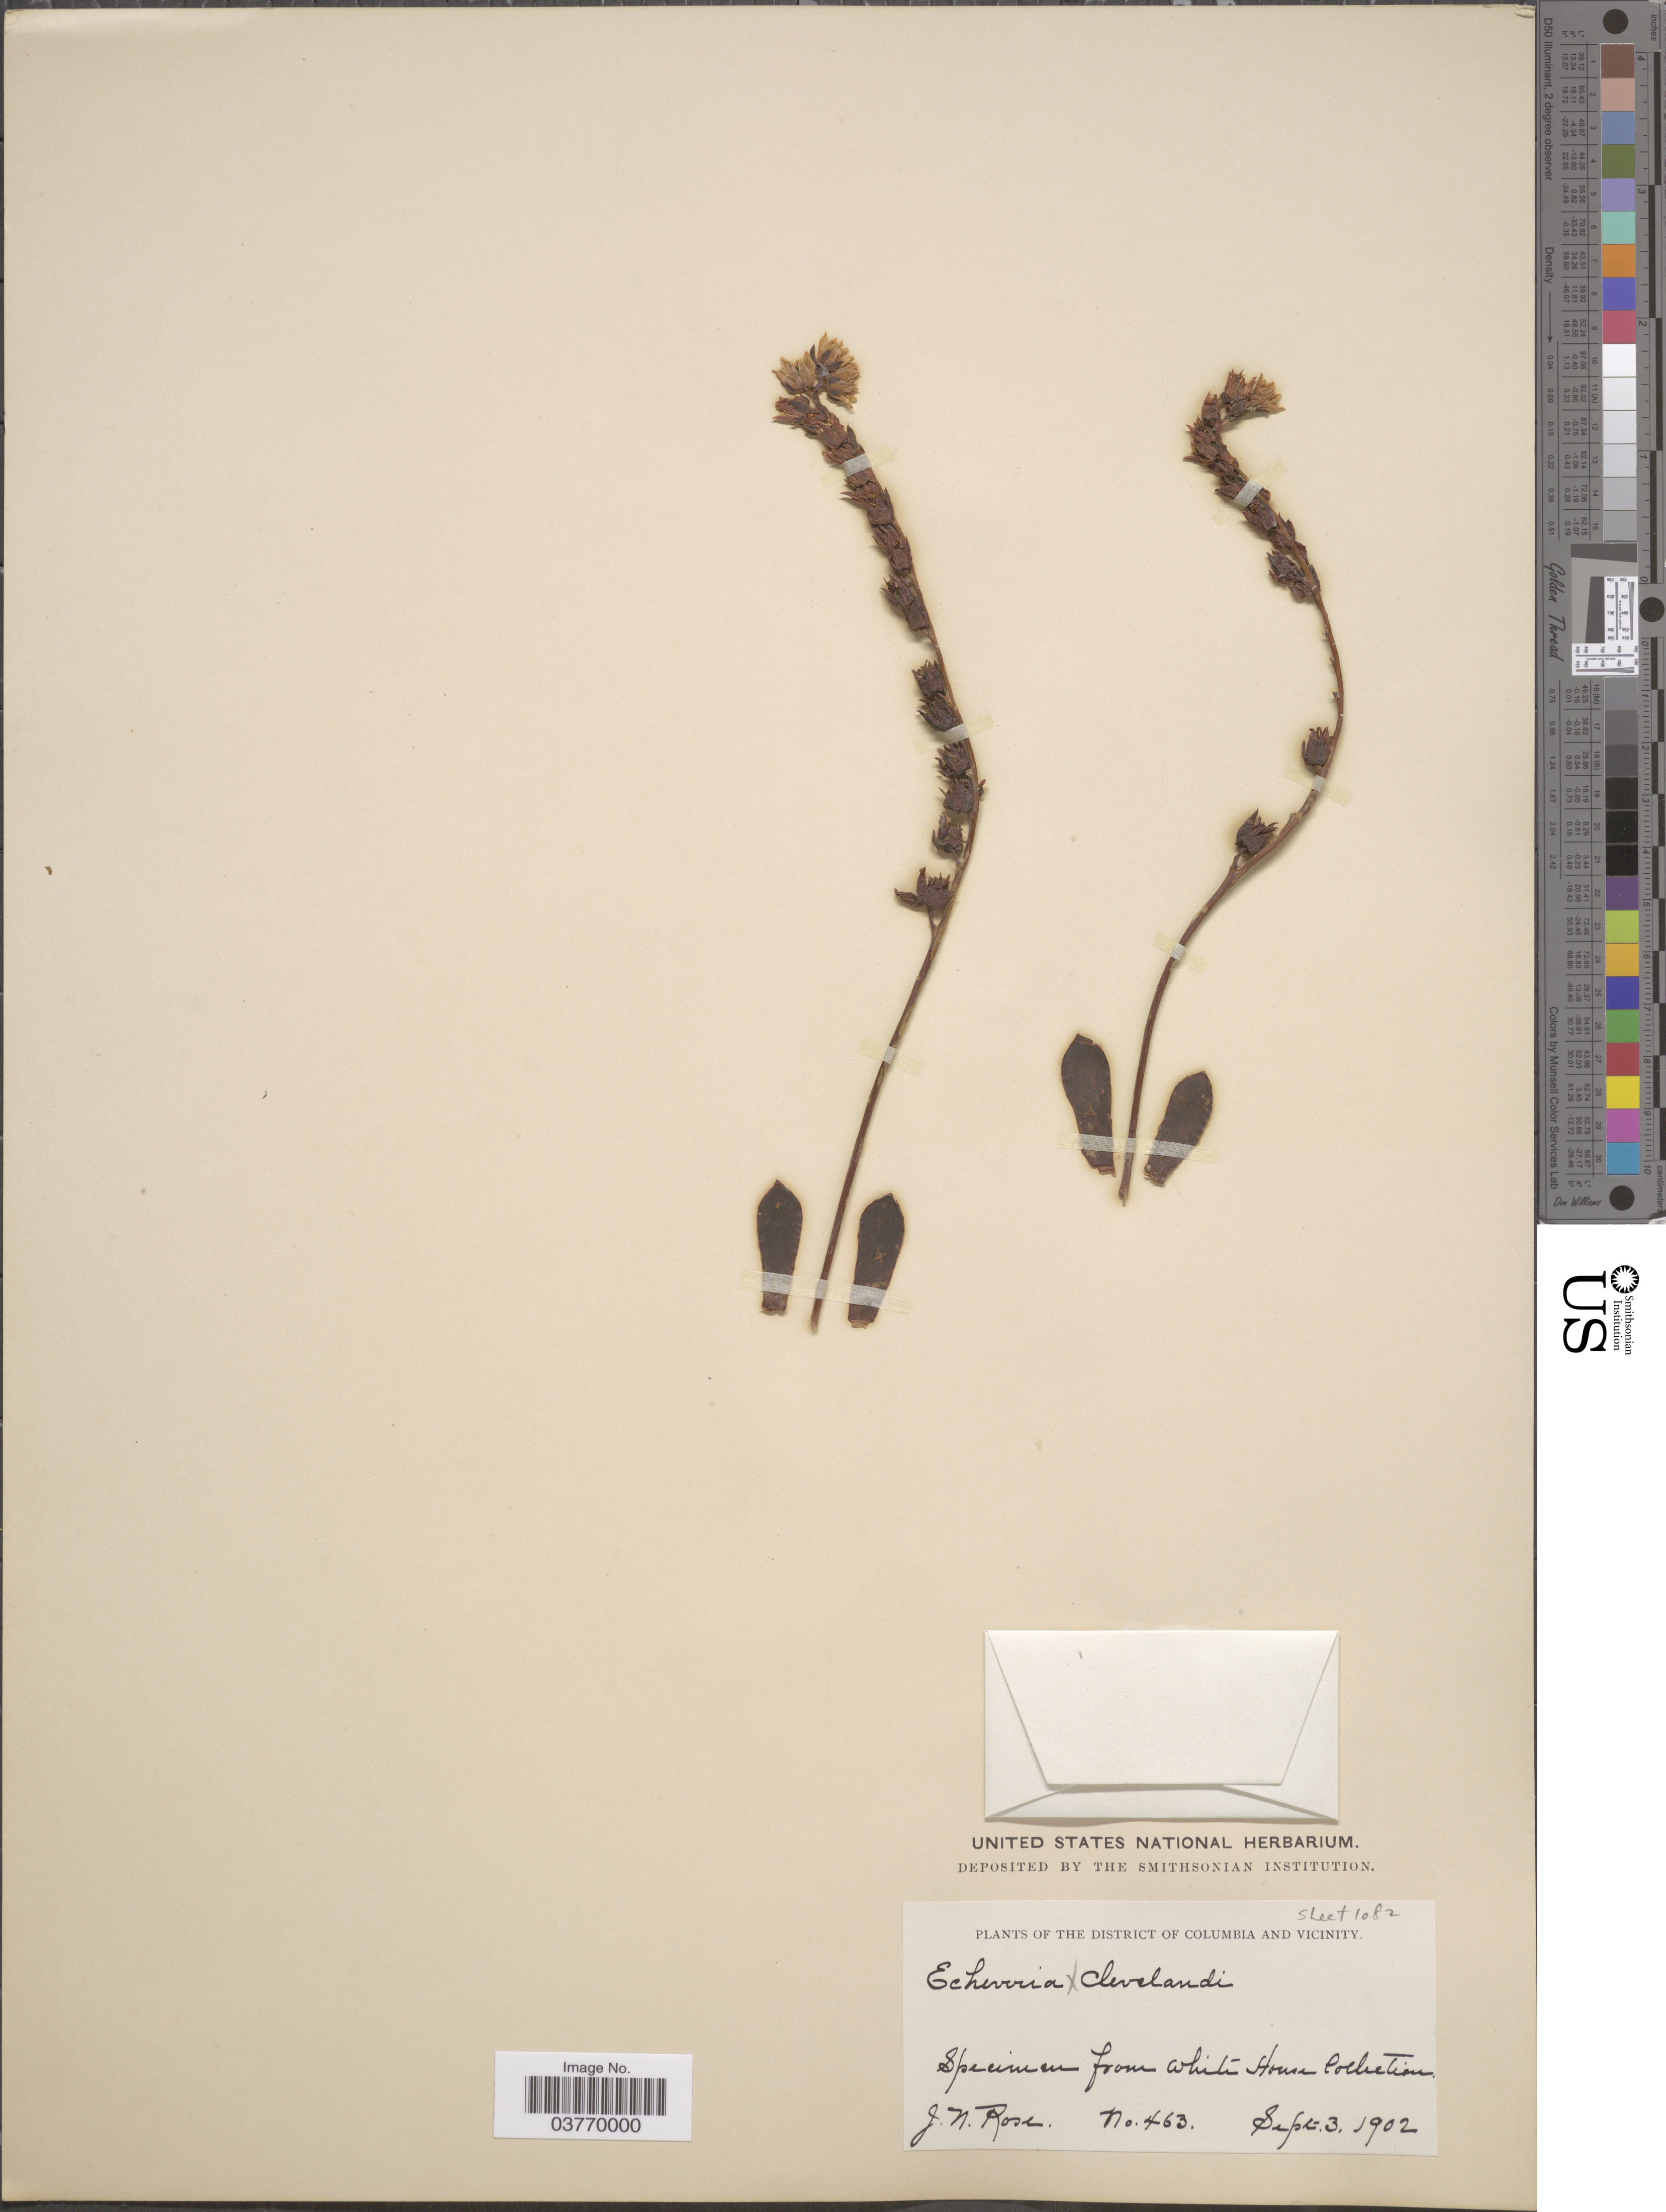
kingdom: Plantae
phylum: Tracheophyta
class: Magnoliopsida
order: Saxifragales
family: Crassulaceae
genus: Pachyveria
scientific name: x Pachyveria clevelandii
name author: Poelln.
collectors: J. N. Rose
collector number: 463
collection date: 1902-09-03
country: United States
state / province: District of Columbia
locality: And Vicinity. Specimen from White House Collection.